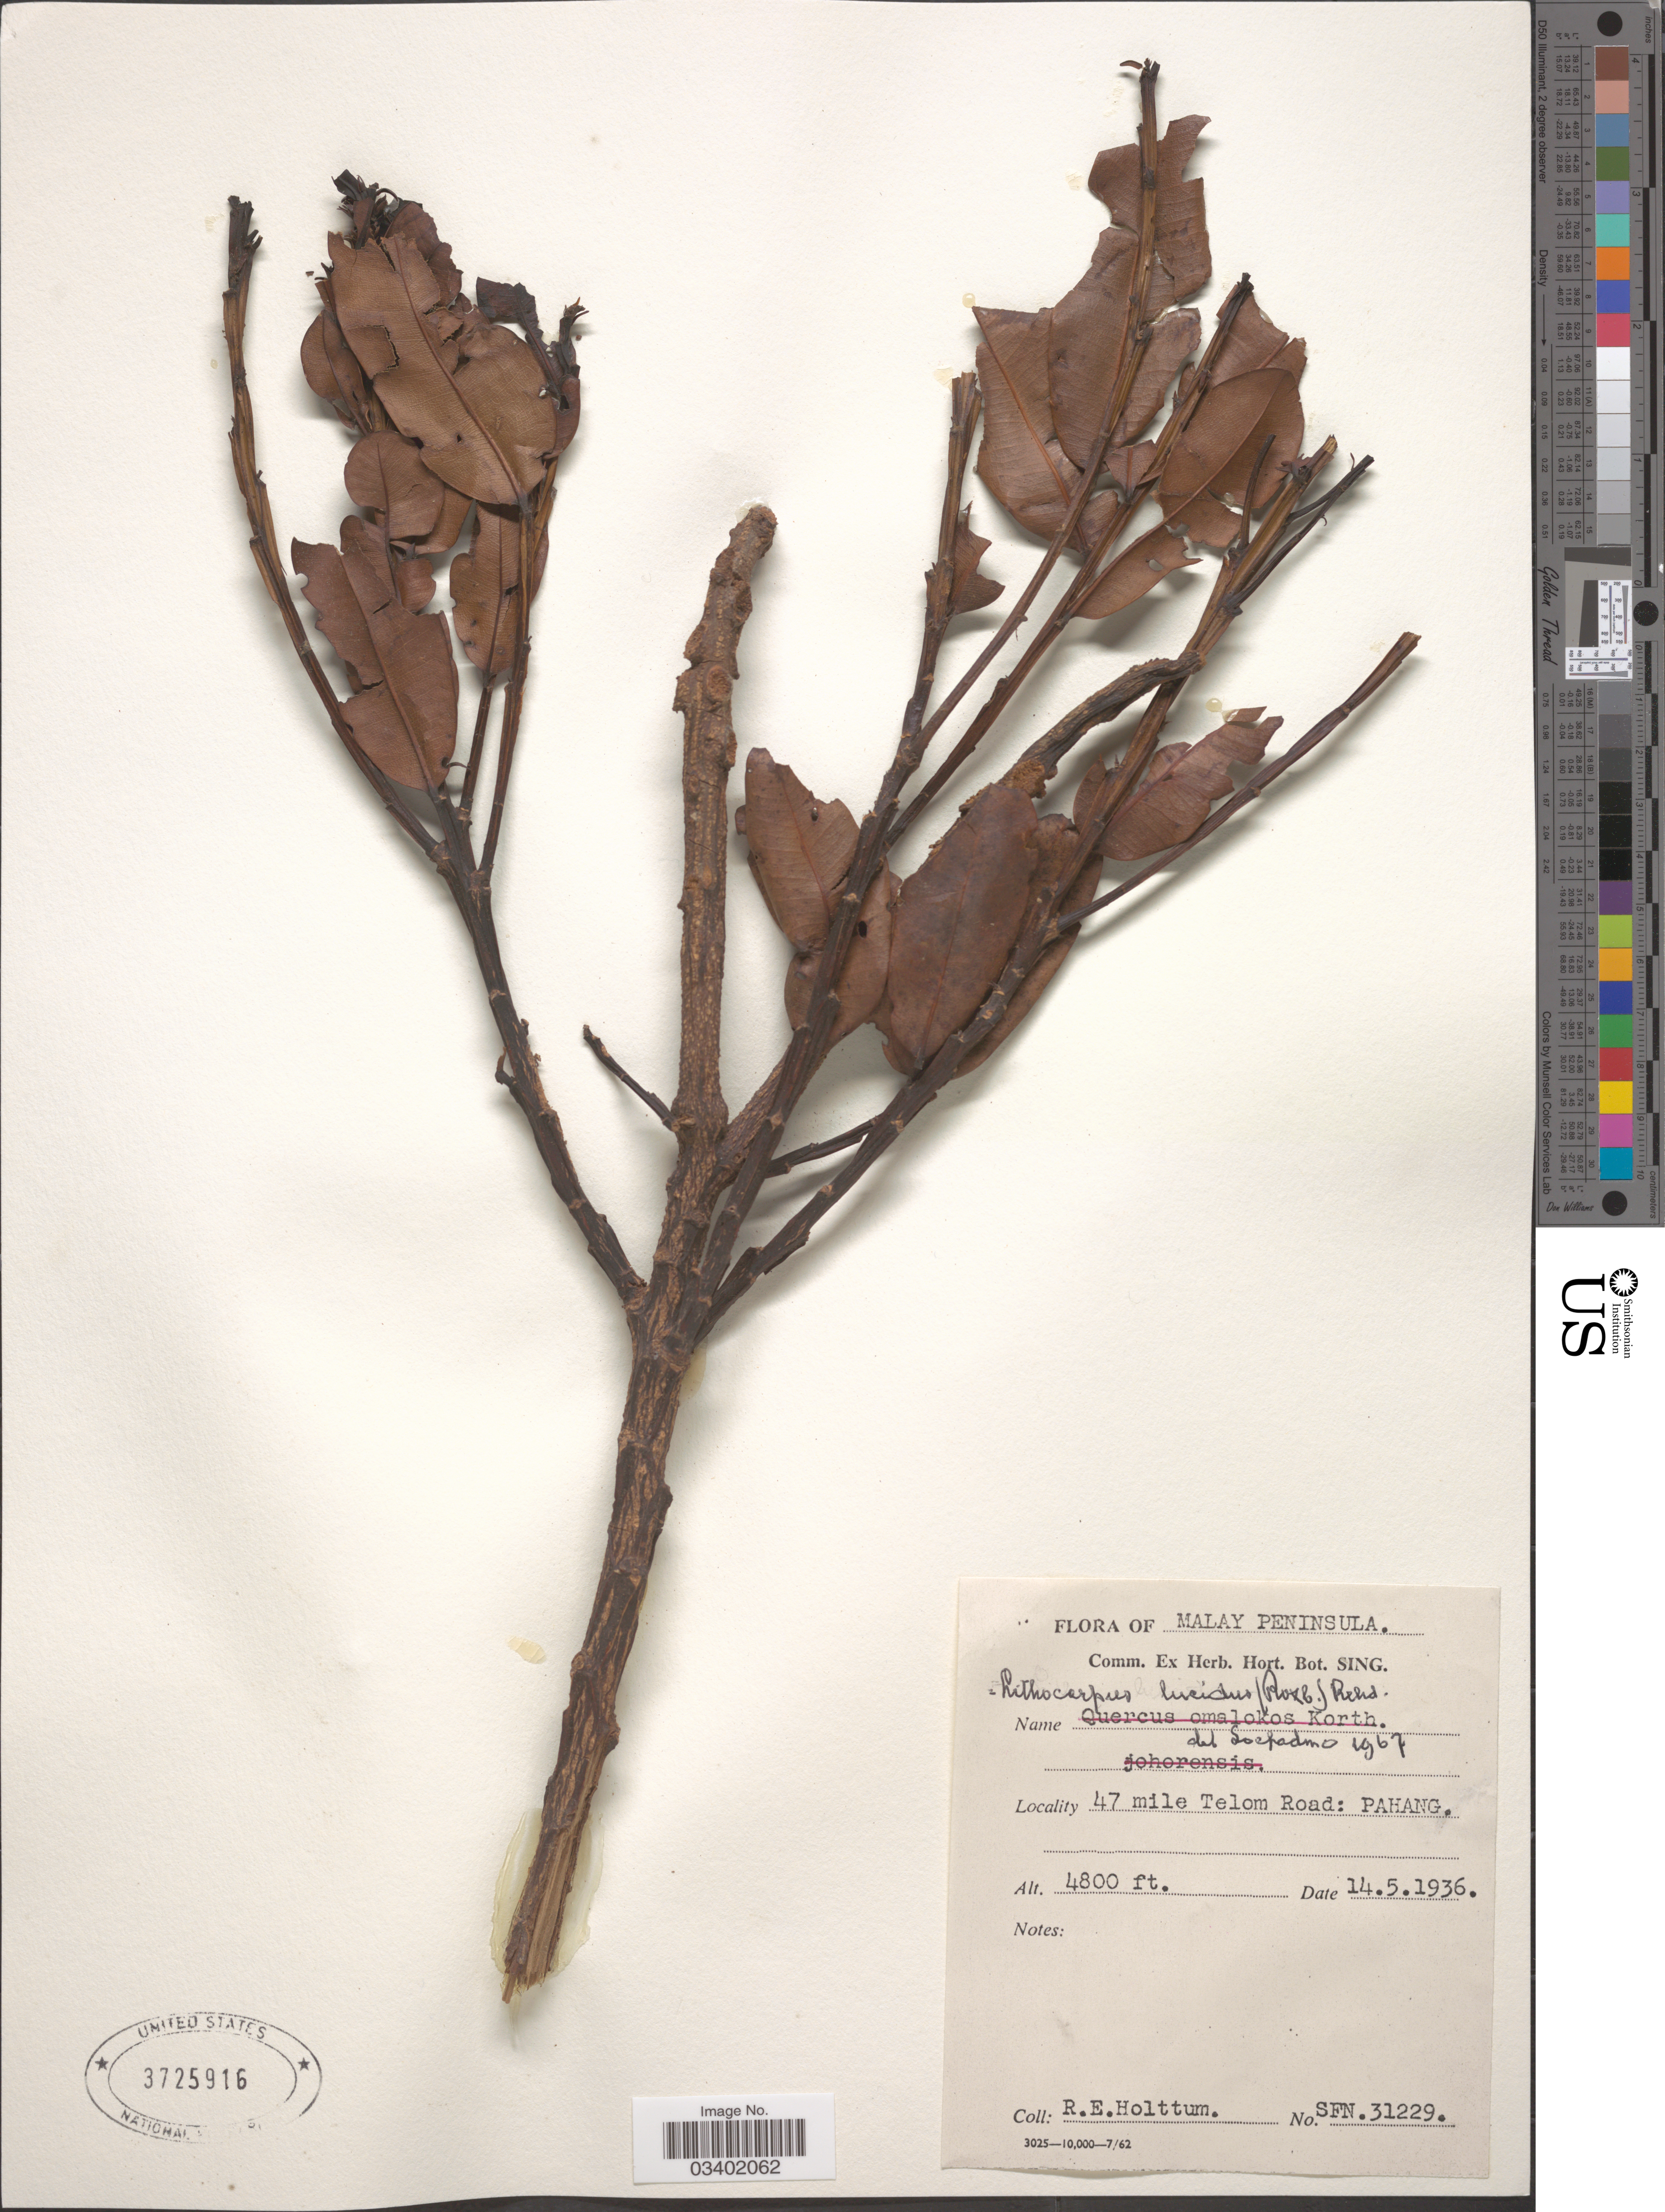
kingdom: Plantae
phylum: Tracheophyta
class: Magnoliopsida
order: Fagales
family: Fagaceae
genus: Lithocarpus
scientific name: Lithocarpus lucidus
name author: (Roxb.) Rehder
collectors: R. E. Holttum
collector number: SFN 31229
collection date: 1936-05-14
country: Malaysia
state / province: Pahang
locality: Malay Peninsula. 47 mile Telom Road.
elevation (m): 1463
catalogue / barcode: US 3725916